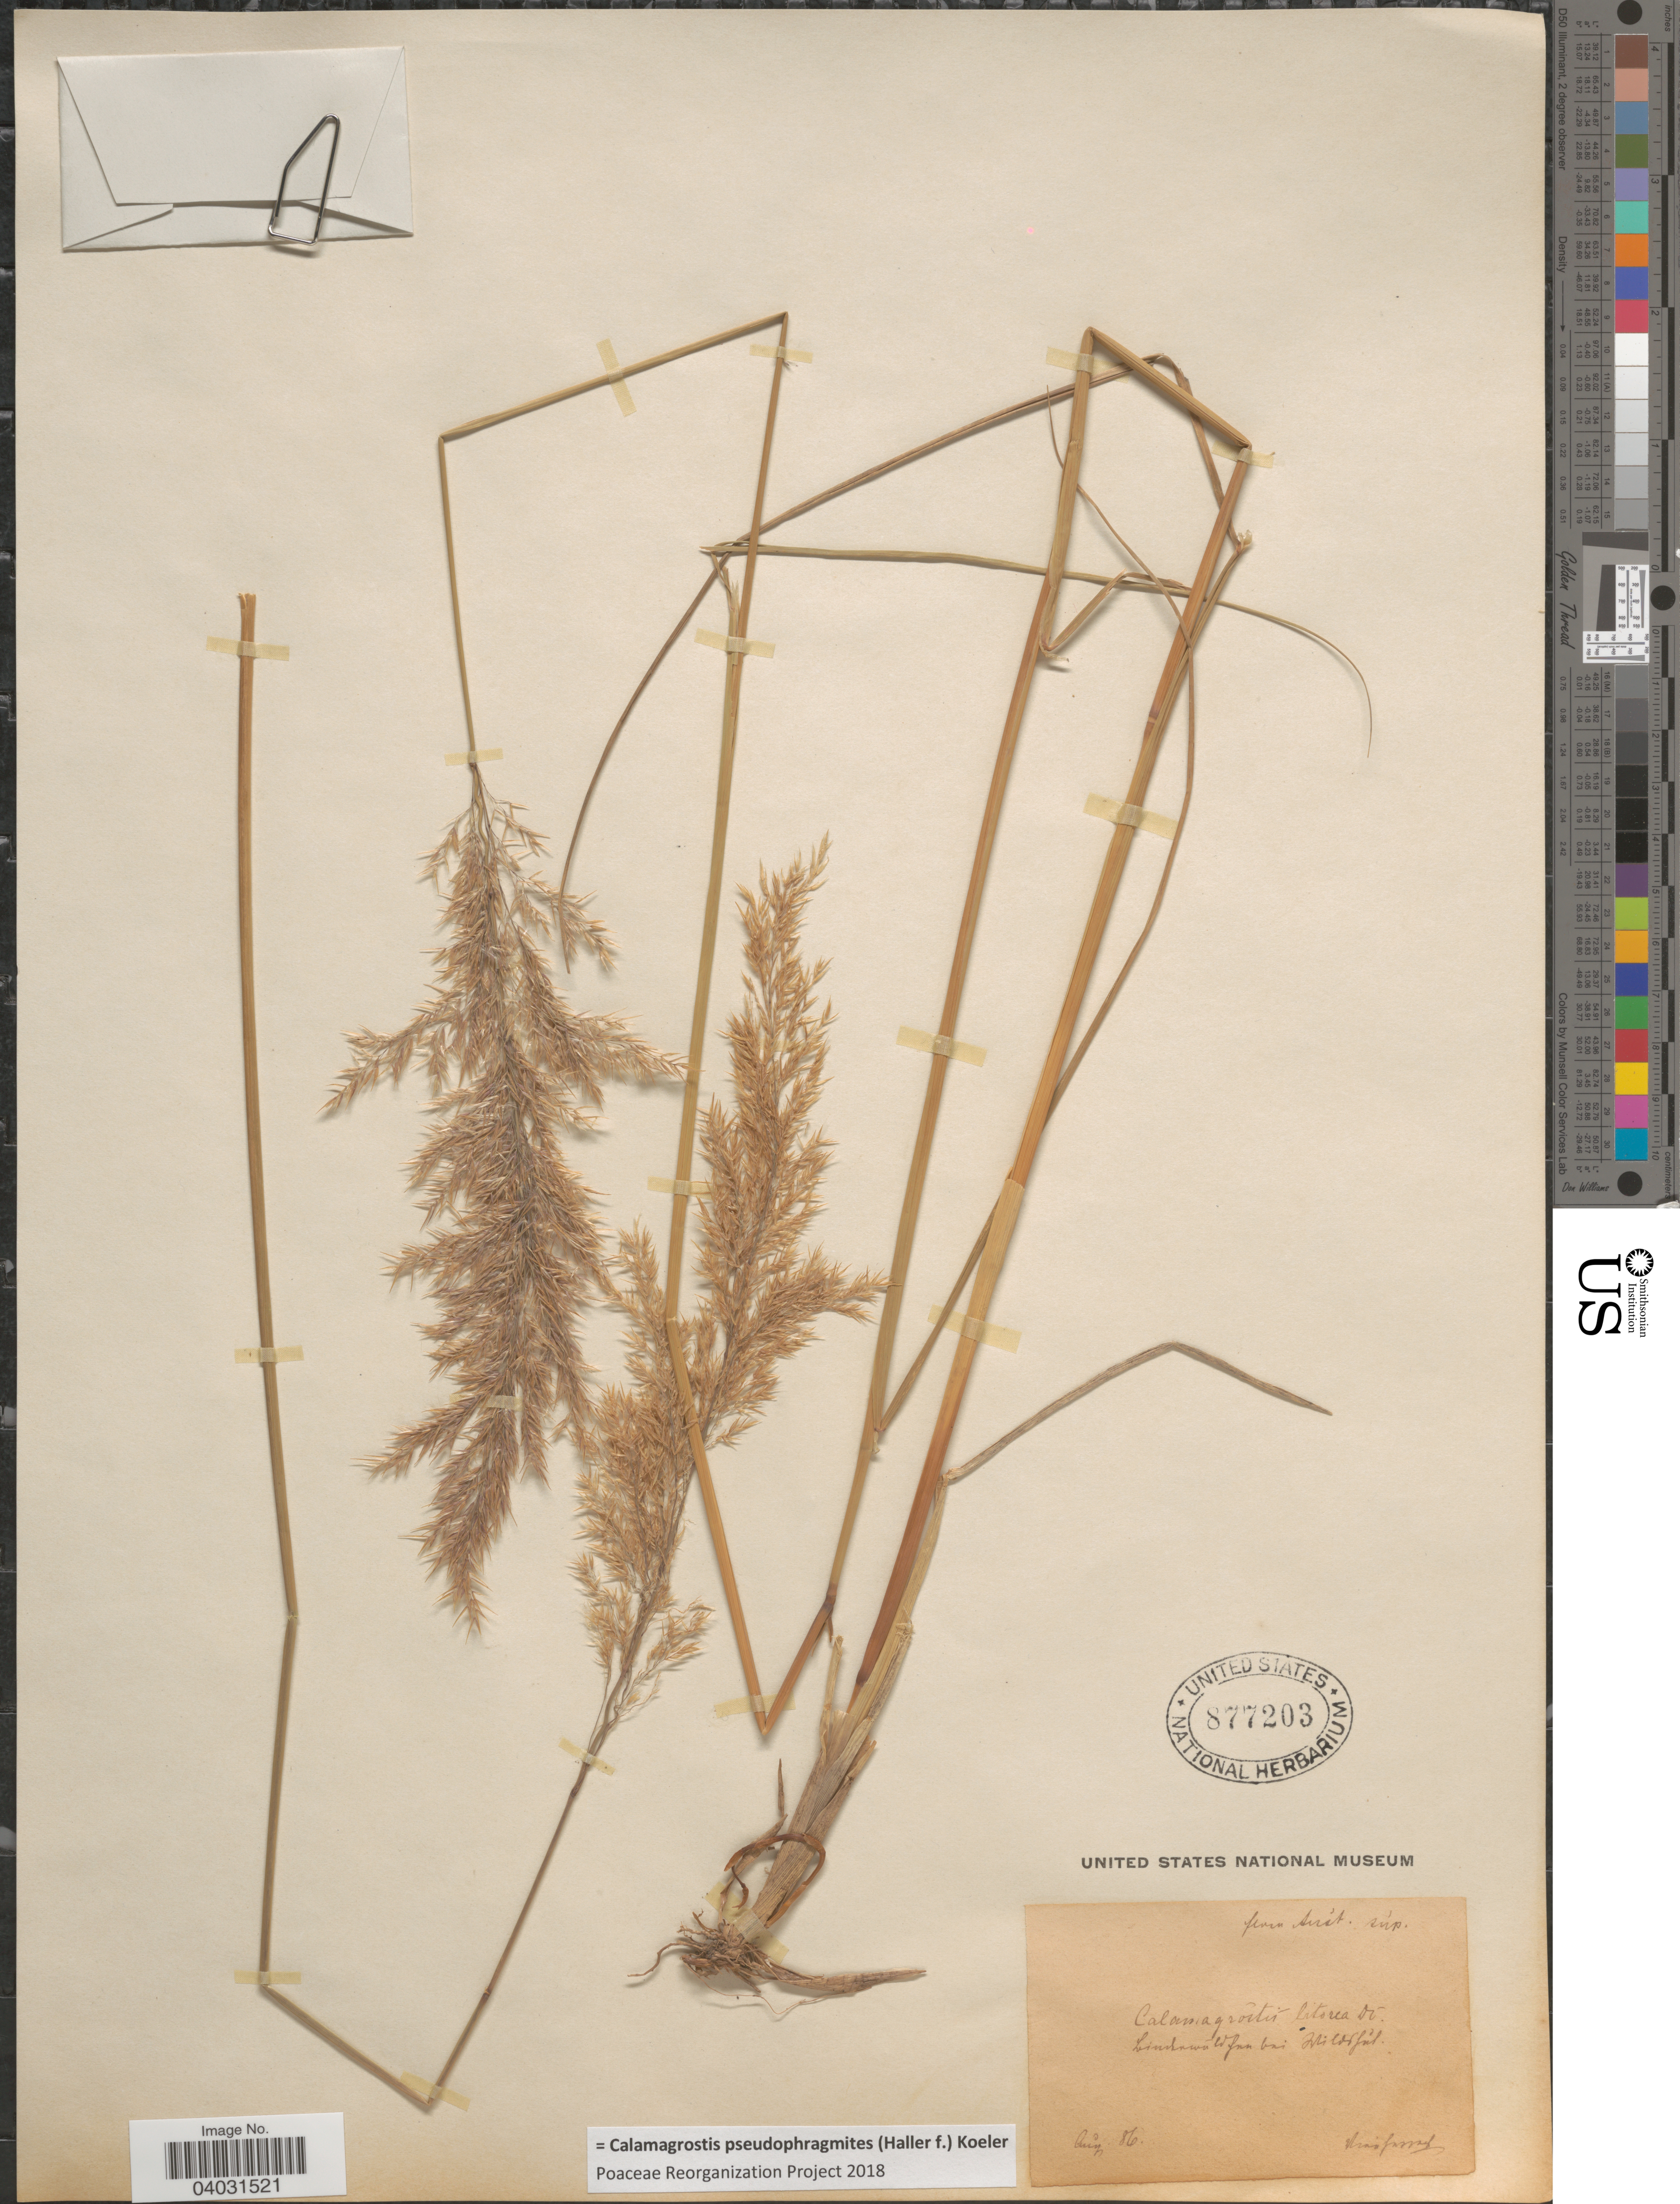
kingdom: Plantae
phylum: Tracheophyta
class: Liliopsida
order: Poales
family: Poaceae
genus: Calamagrostis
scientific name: Calamagrostis pseudophragmites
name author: (Haller f.) Koeler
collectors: F. Vierhapper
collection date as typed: Transcribed d/m/y: /8/86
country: Austria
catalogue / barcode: US 877203